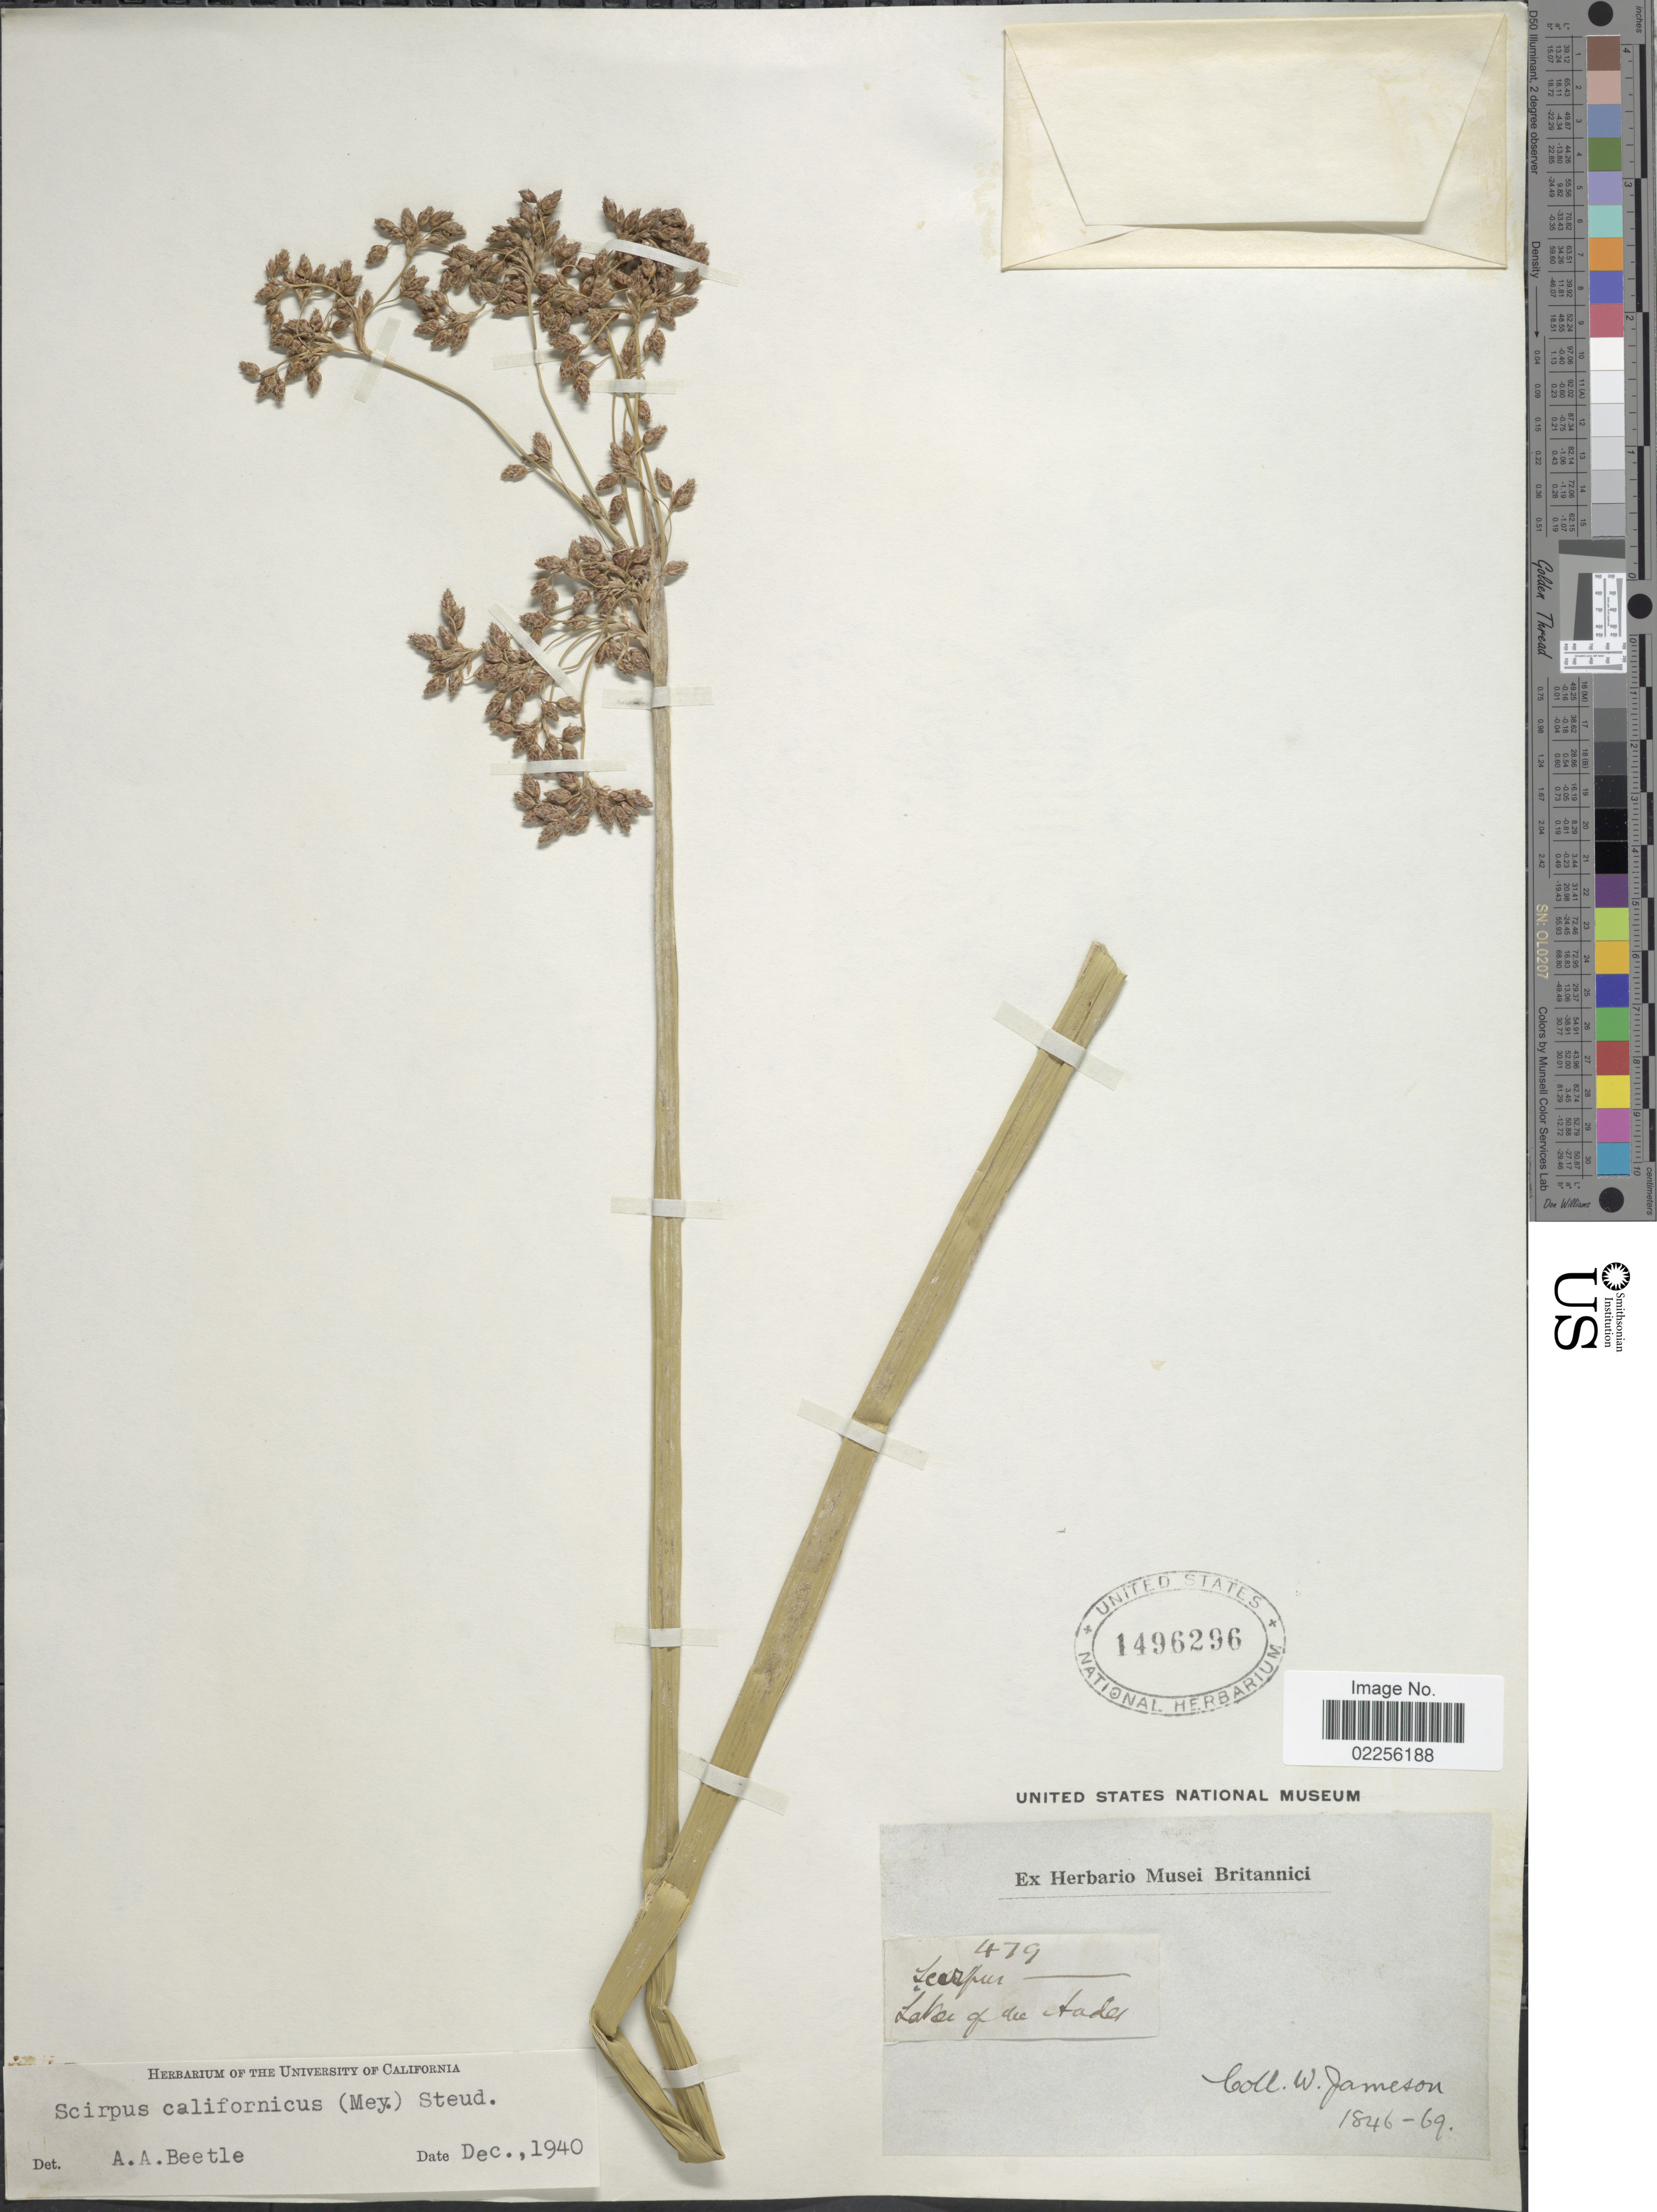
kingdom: Plantae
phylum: Tracheophyta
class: Liliopsida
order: Poales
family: Cyperaceae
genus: Schoenoplectus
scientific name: Schoenoplectus californicus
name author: (C.A. Mey.) Soják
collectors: W. Jameson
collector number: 479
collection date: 1846/1869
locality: Lakea of the Andes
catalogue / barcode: US 1496296